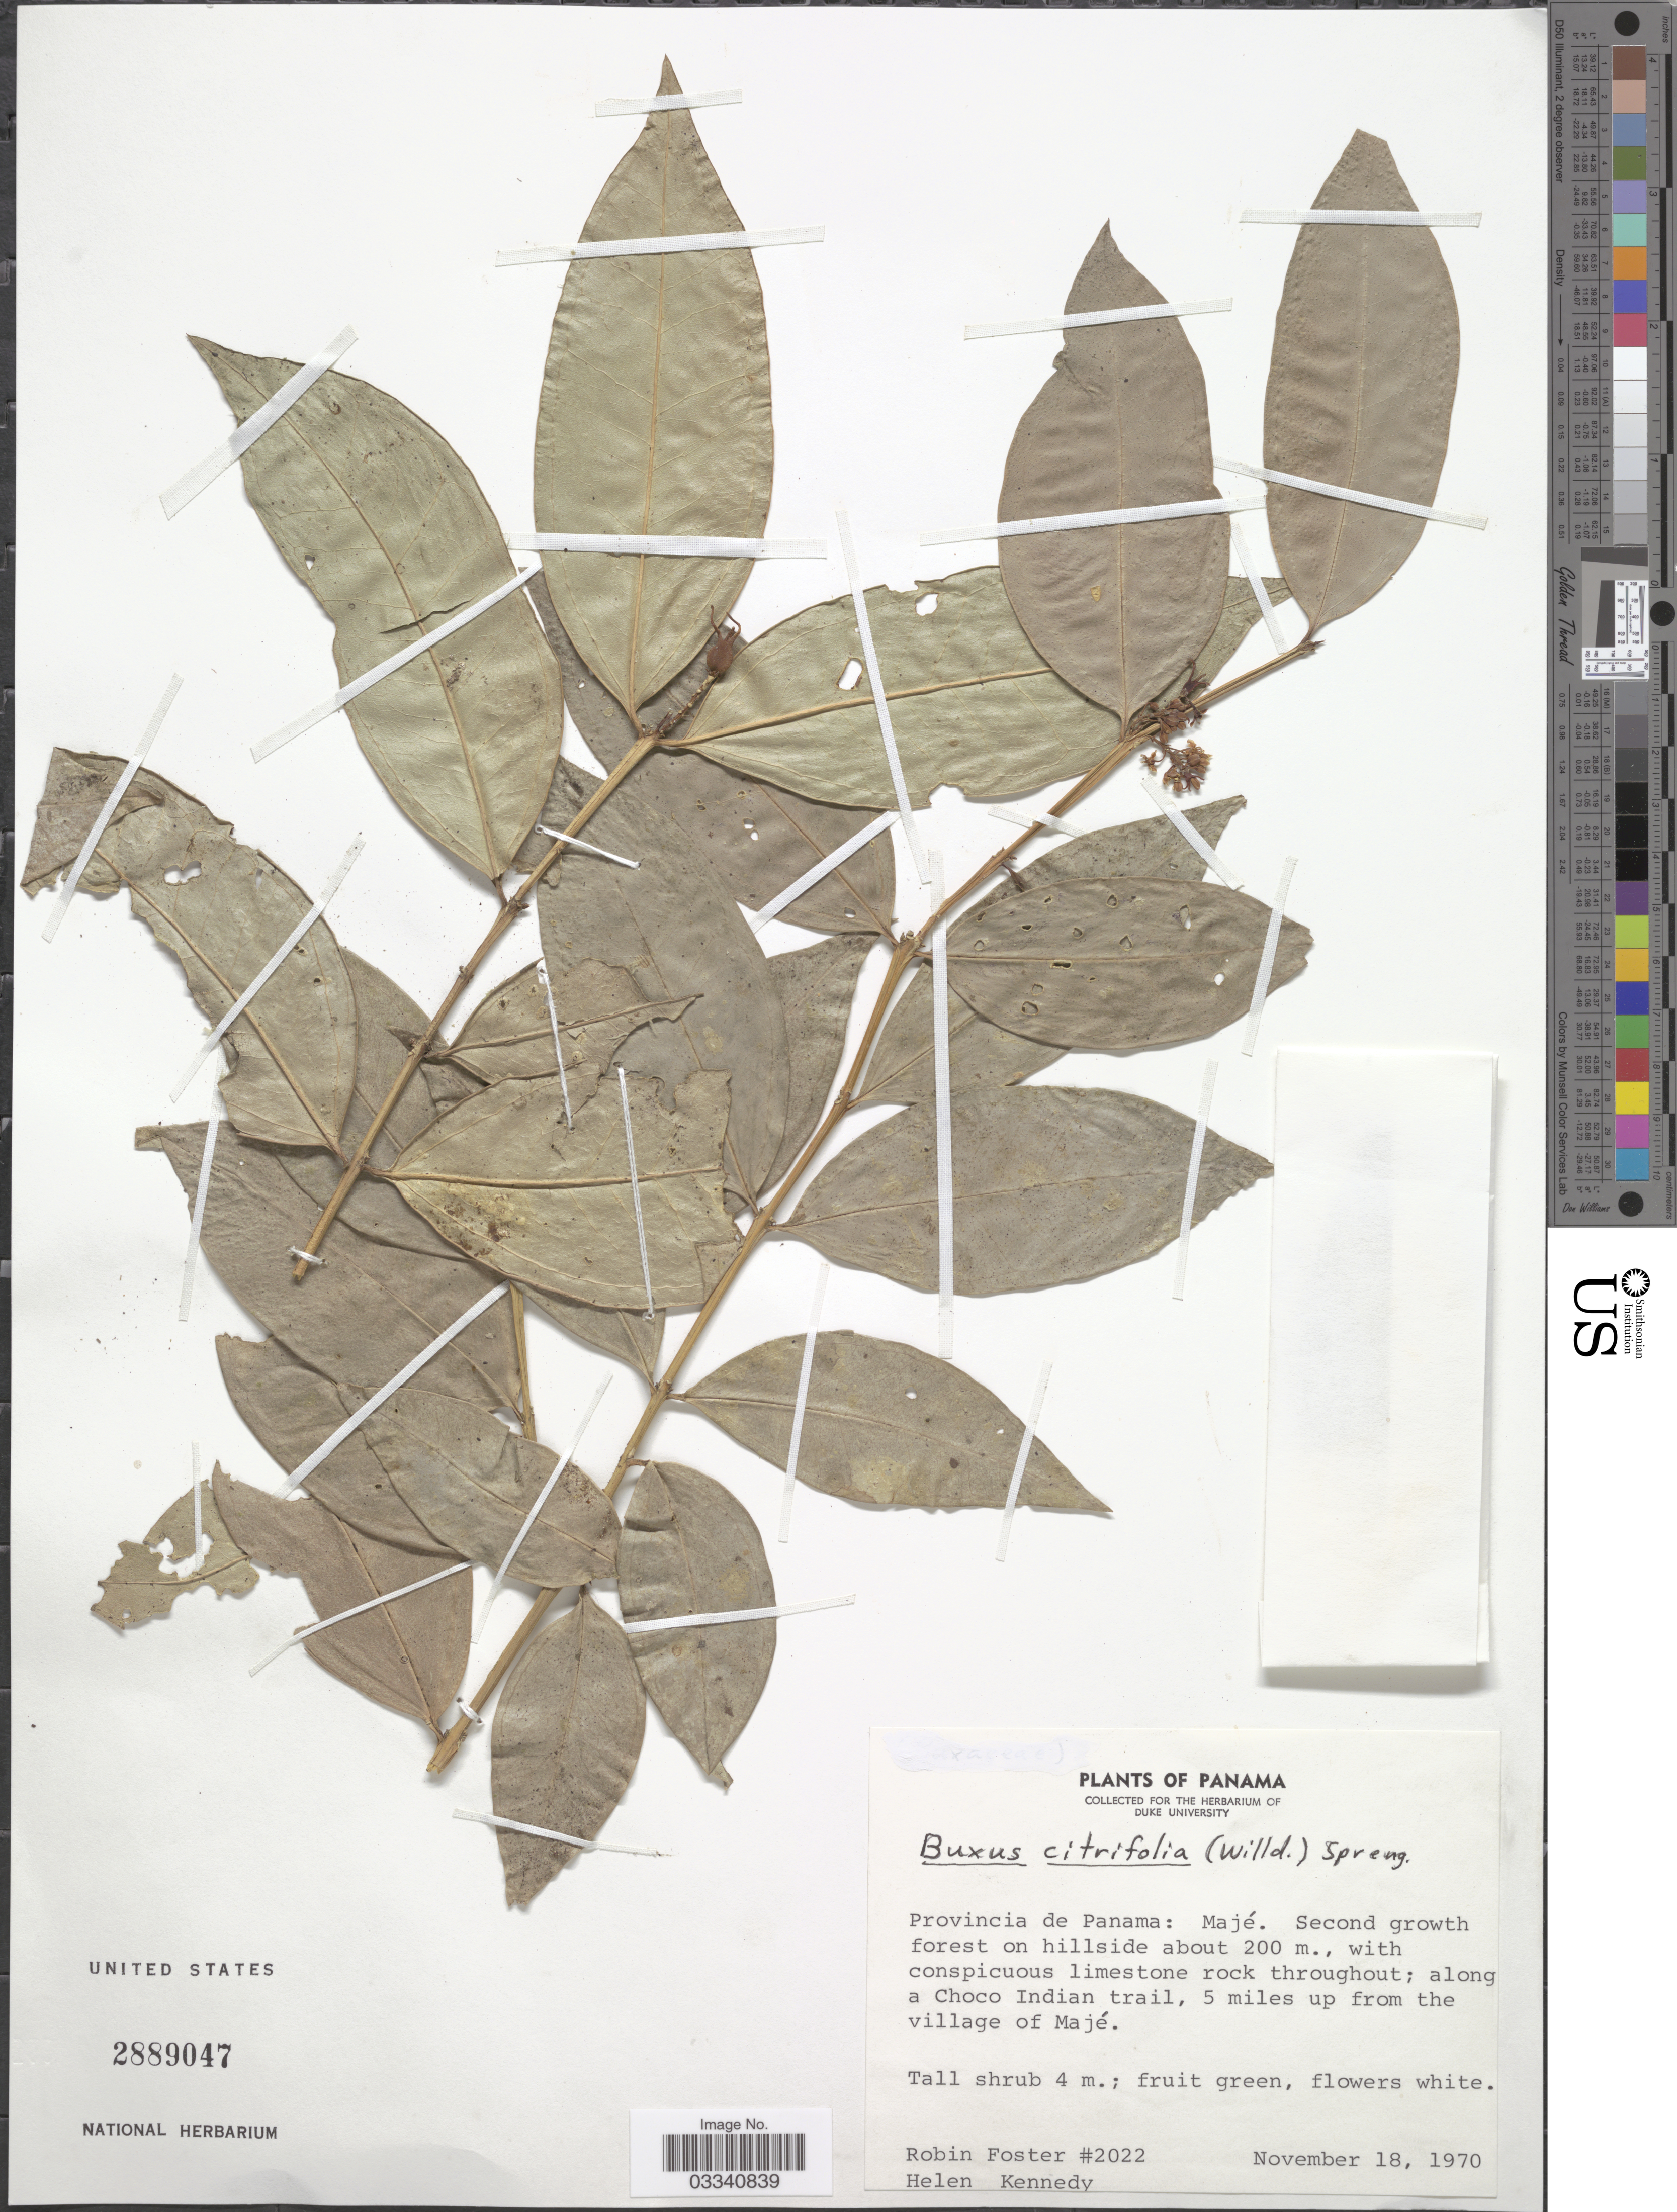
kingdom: Plantae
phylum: Tracheophyta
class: Magnoliopsida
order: Buxales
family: Buxaceae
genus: Buxus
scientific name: Buxus citrifolia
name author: (Willd.) Spreng.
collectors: R. B. Foster & H. Kennedy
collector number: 2022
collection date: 1970-11-18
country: Panama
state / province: Panamá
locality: Majé. Along a Choco Indian trail, 5 miles up from the village of Majé.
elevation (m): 200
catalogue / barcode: US 2889047